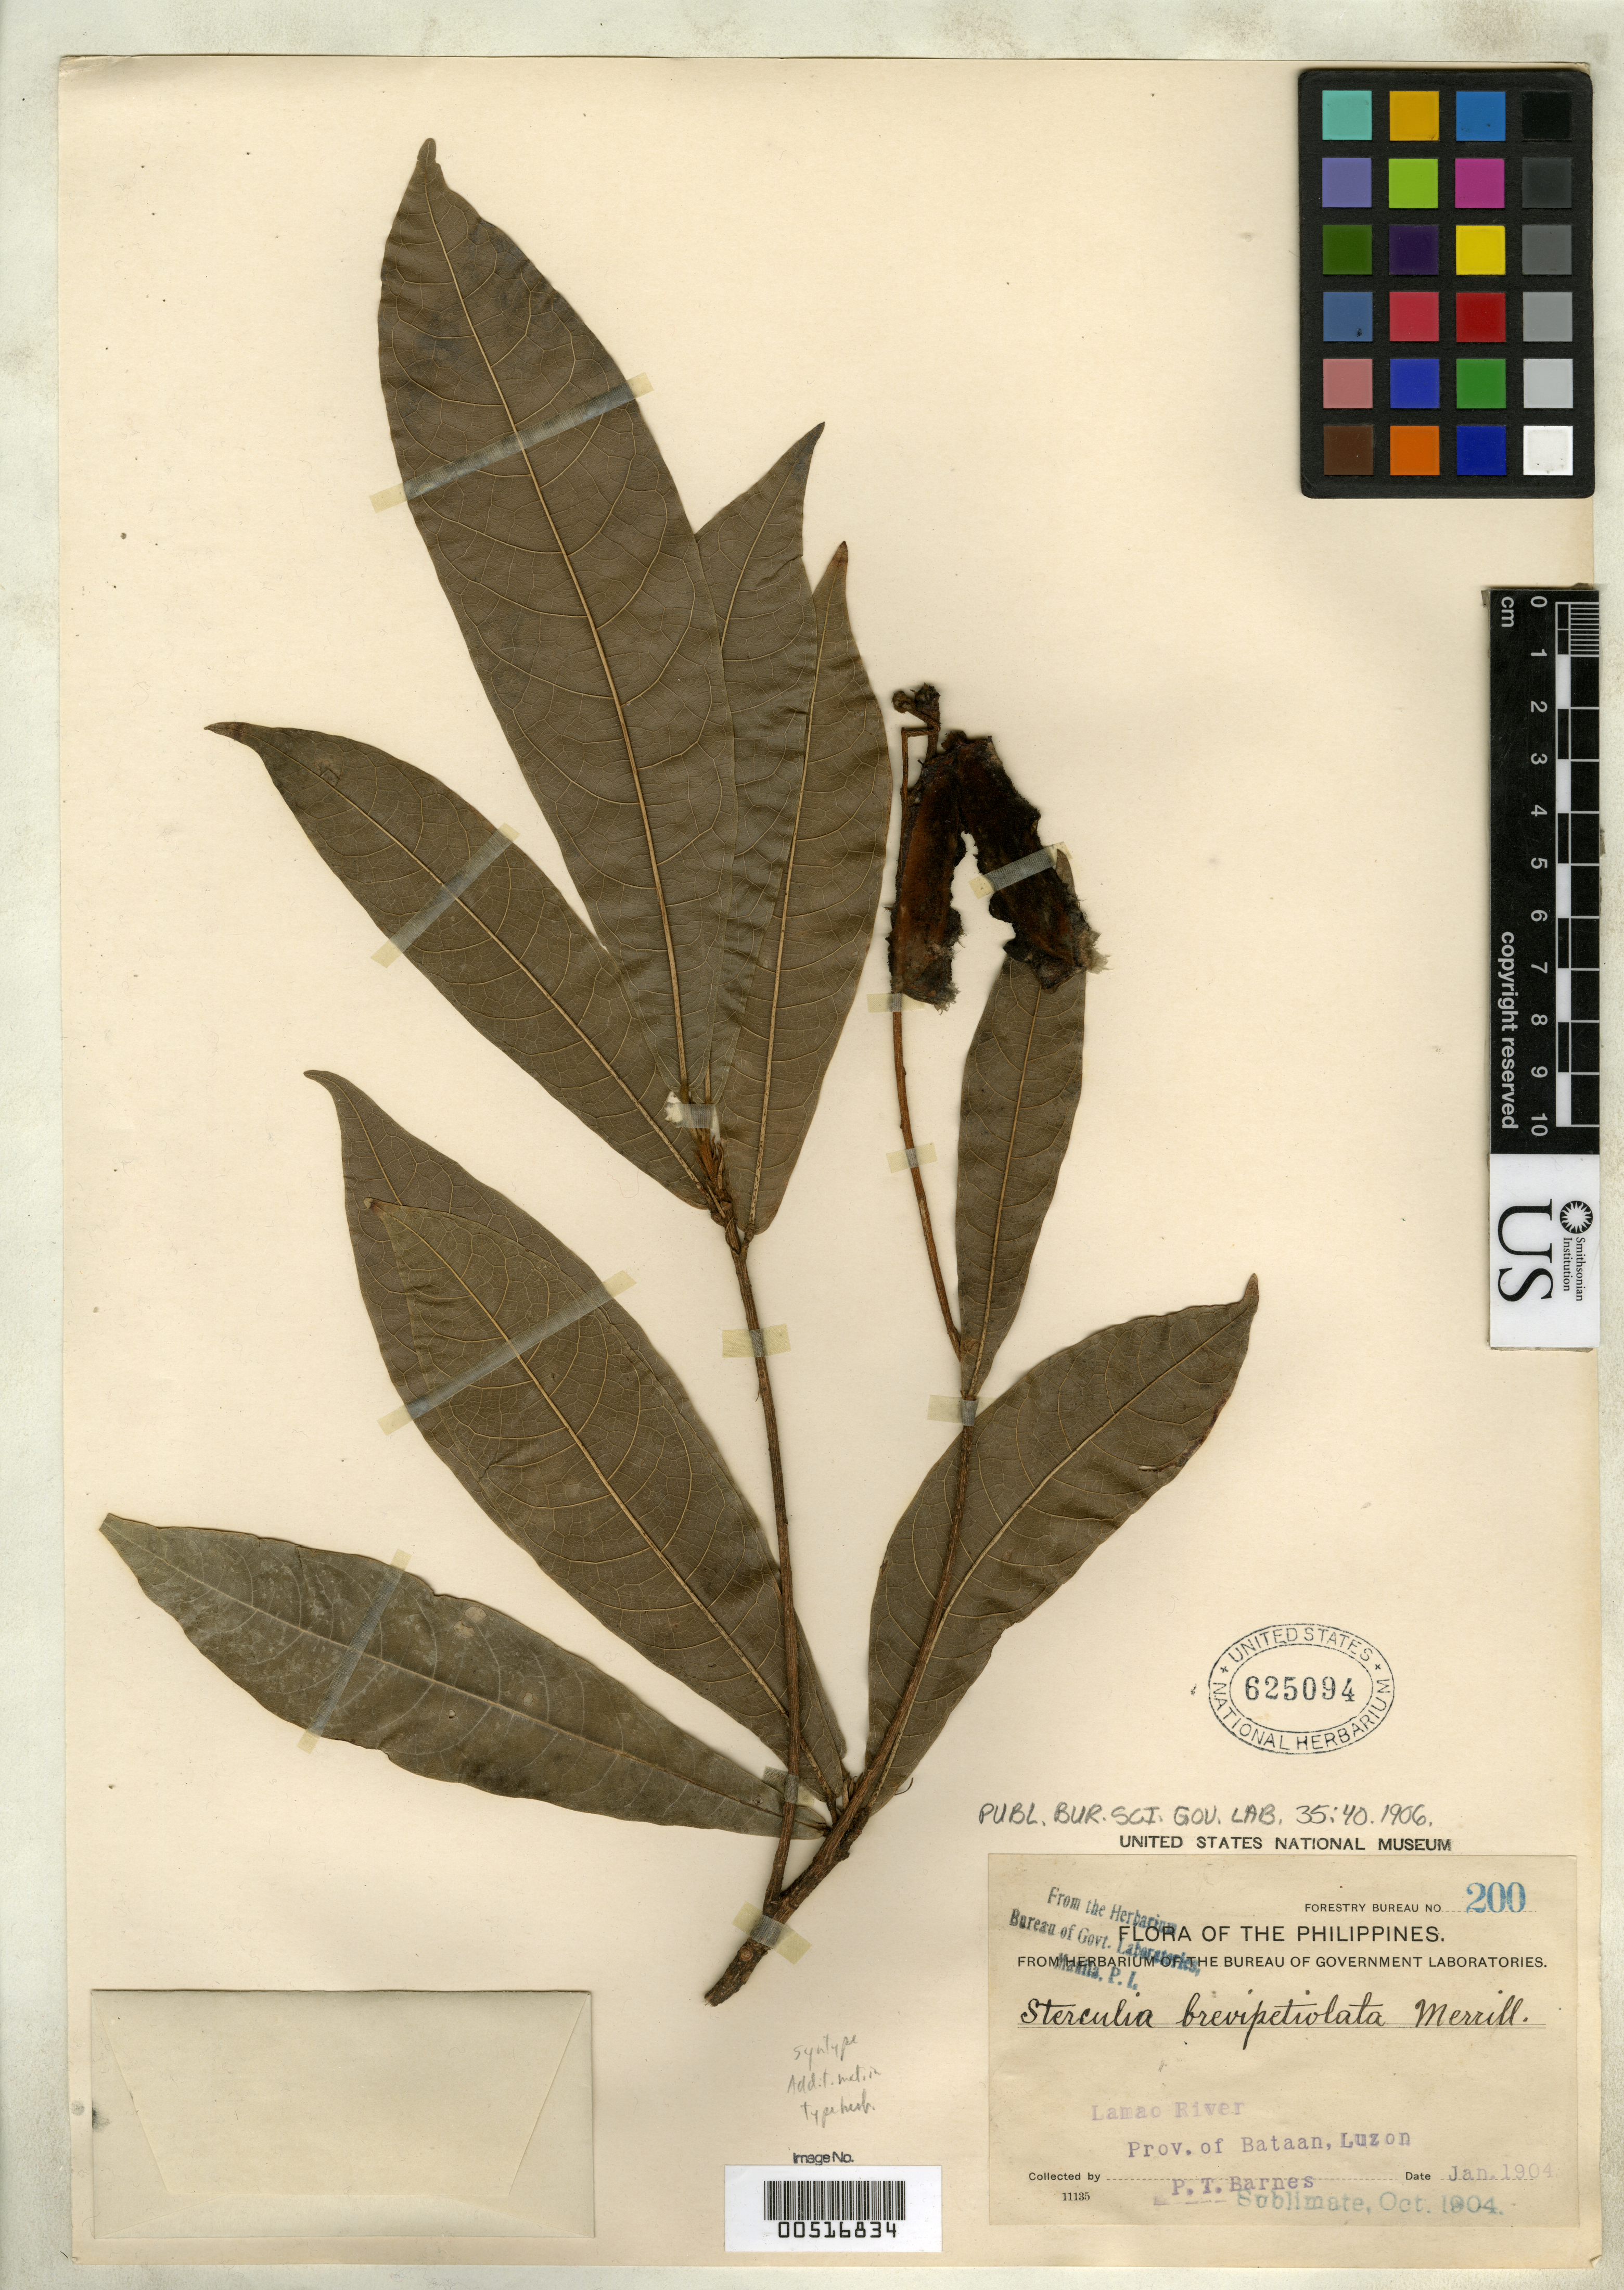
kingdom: Plantae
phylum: Tracheophyta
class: Magnoliopsida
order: Malvales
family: Malvaceae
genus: Sterculia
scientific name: Sterculia brevipetiolata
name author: Merr.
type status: Isosyntype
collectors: P. Barnes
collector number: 200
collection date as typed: Jan 1904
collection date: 1904-01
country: Philippines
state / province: Central Luzon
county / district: Bataan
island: Luzon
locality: Lamao River.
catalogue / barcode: US 625094